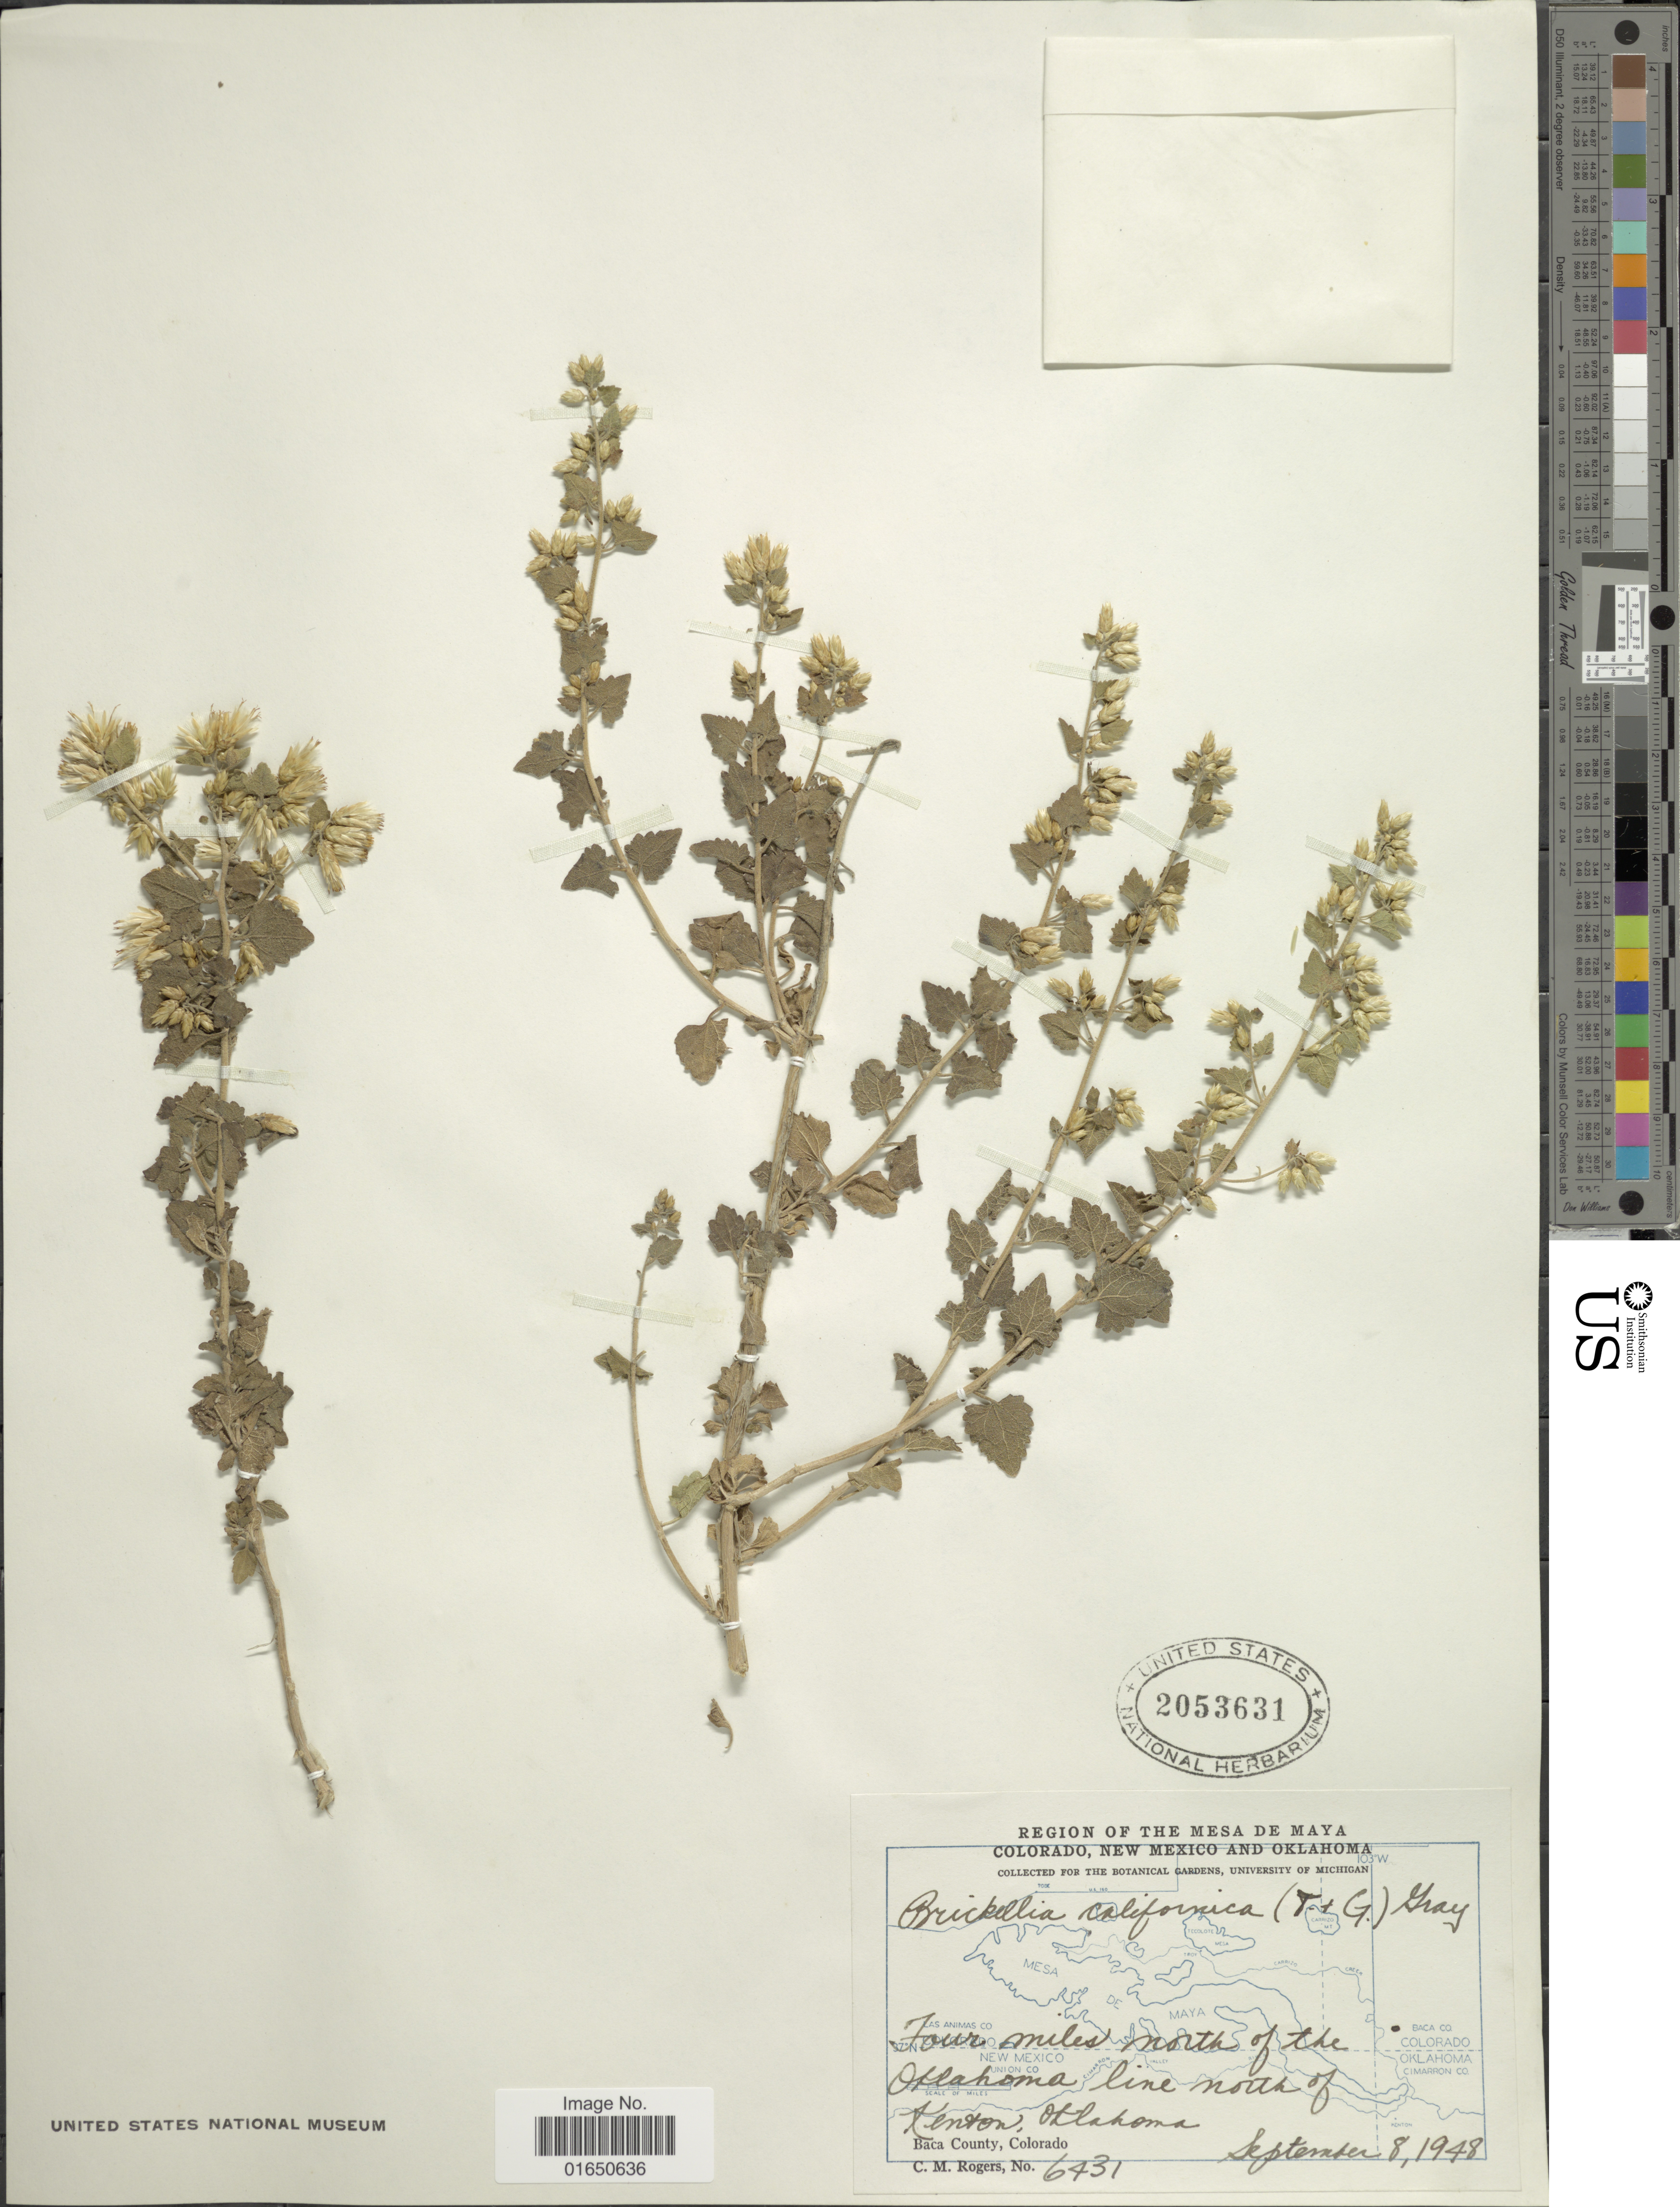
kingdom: Plantae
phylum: Tracheophyta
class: Magnoliopsida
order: Asterales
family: Asteraceae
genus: Brickellia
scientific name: Brickellia californica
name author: (Torr. & A. Gray) A. Gray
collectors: C. M. Rogers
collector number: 6431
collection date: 1948-09-08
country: United States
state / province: Colorado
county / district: Baca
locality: Region of the Mesa de Maya Colorado, New Mexico and Oklahoma. Four miles north of the Oklahoma line north of Kenton, Oklahoma. Baca County, Colorado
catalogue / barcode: US 2053631